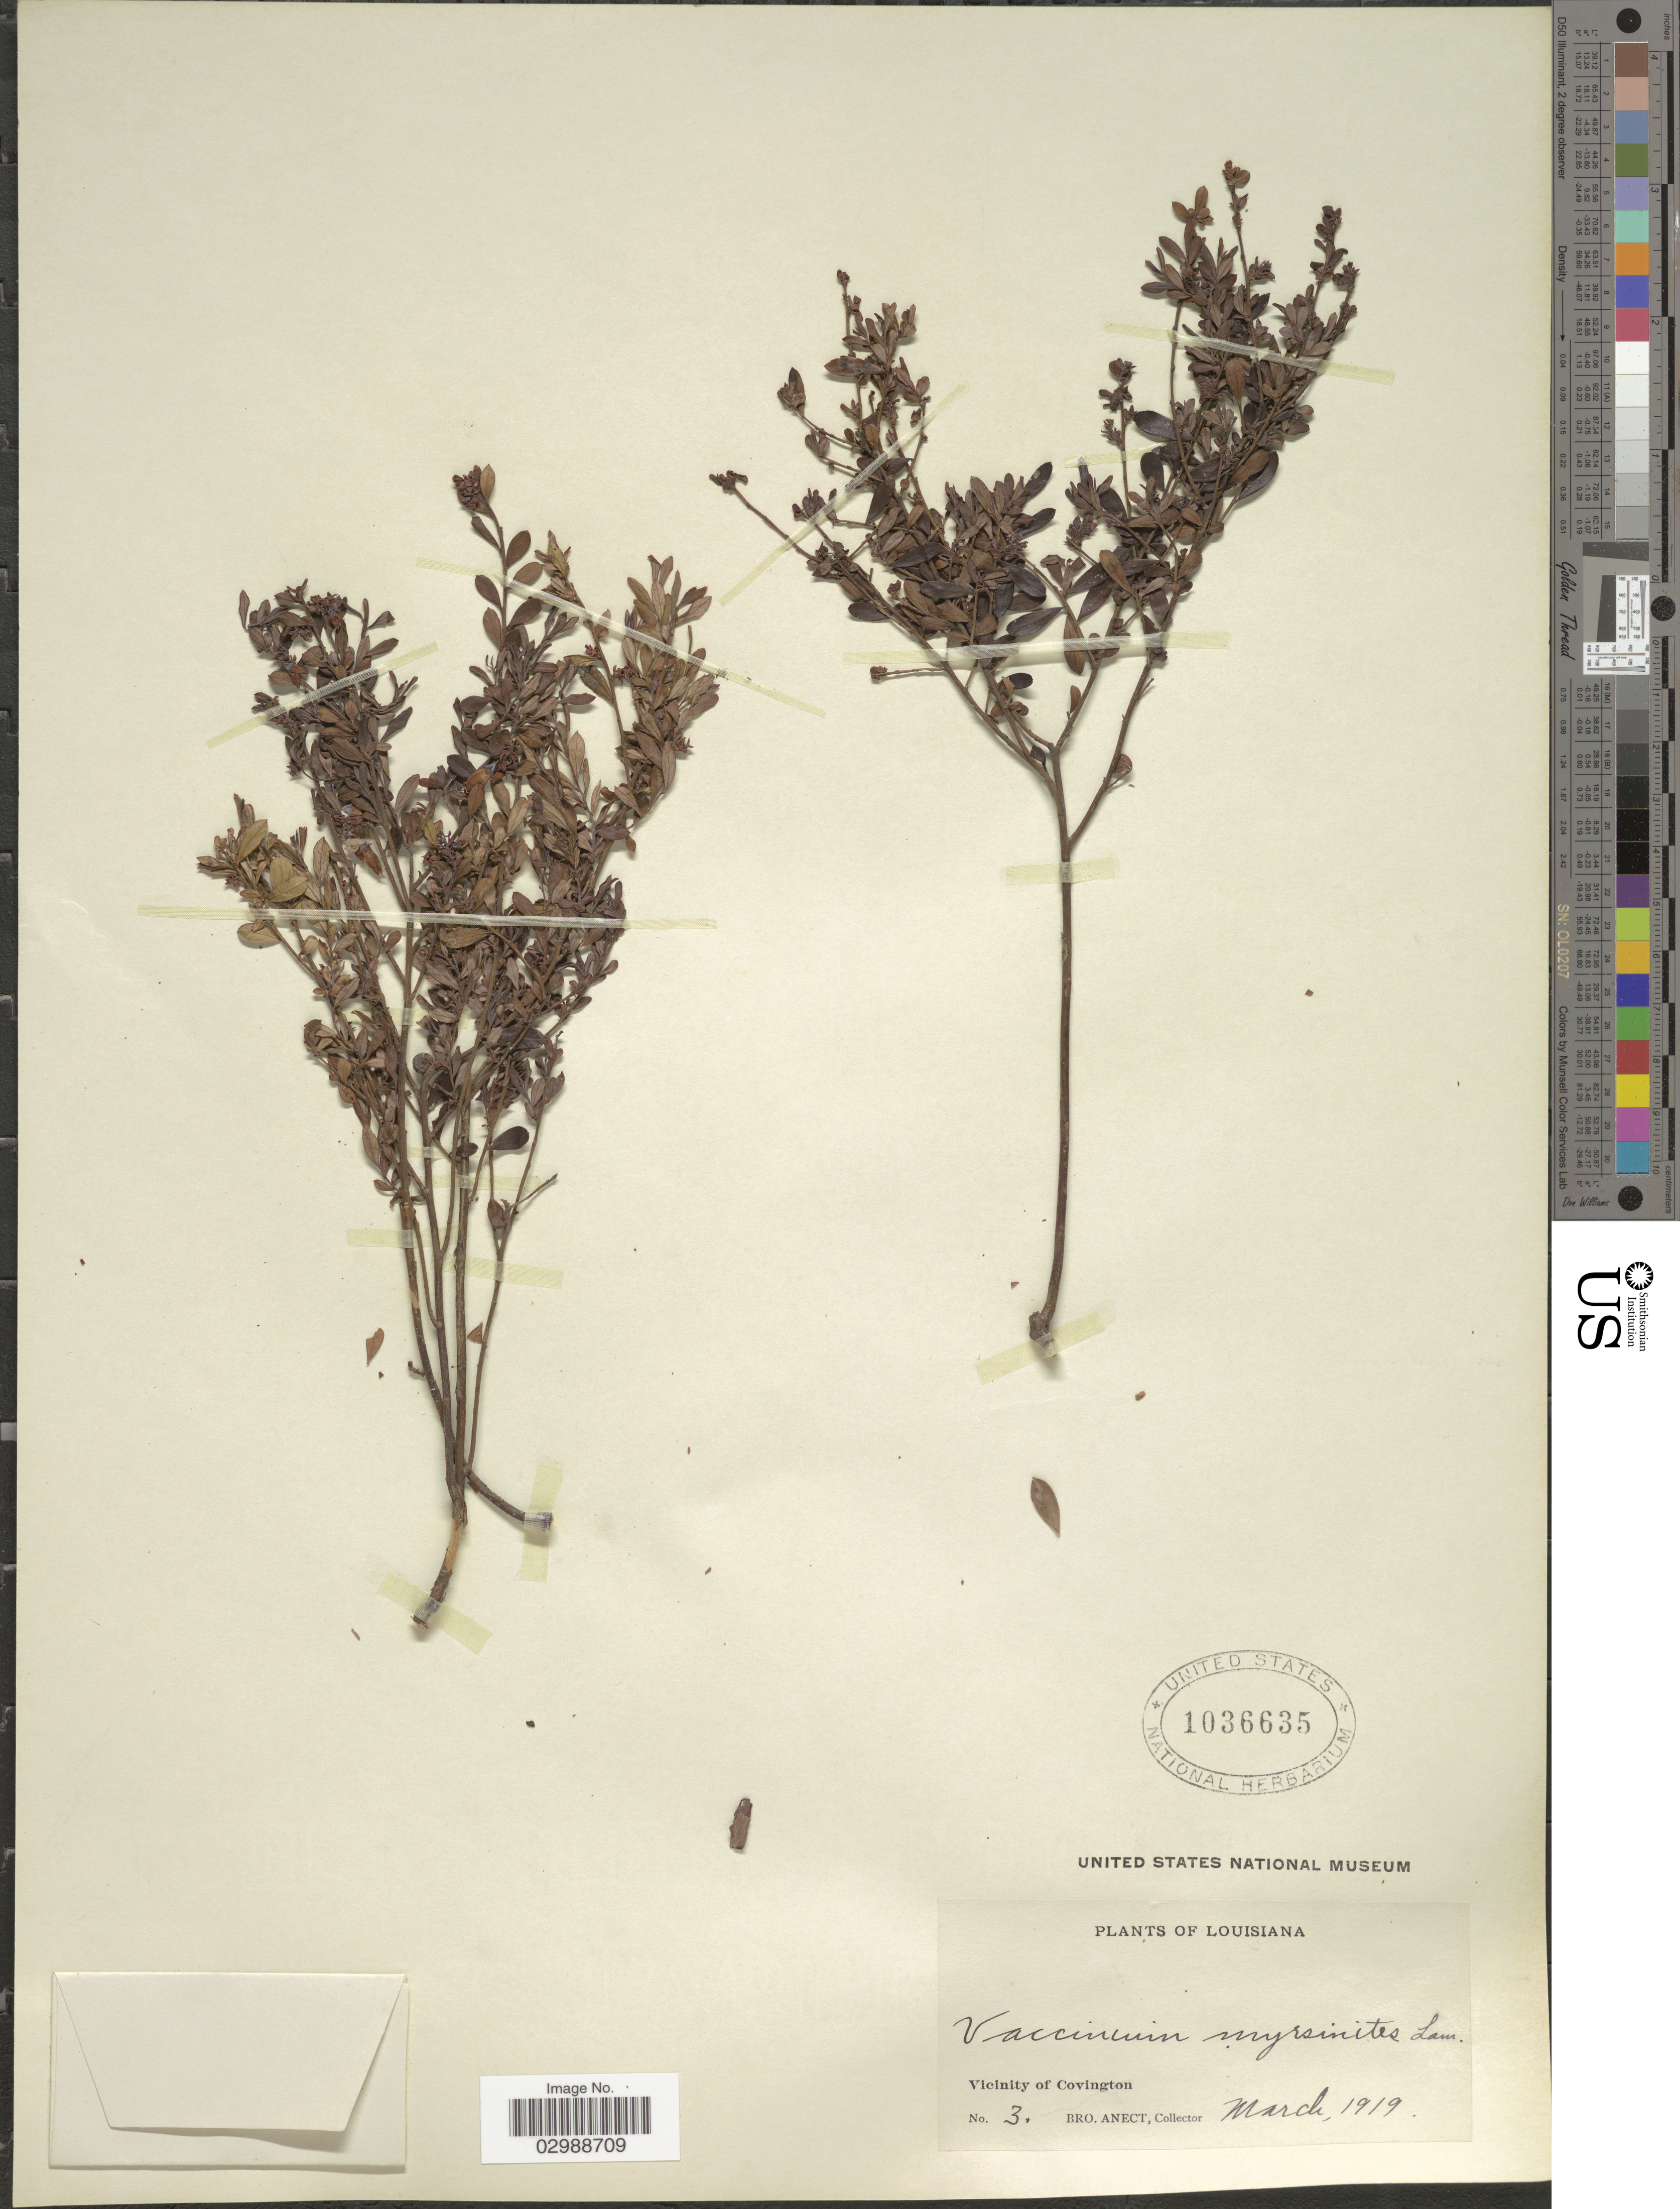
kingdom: Plantae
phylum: Tracheophyta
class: Magnoliopsida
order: Ericales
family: Ericaceae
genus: Vaccinium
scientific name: Vaccinium myrsinites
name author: Lam.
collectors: B. Anect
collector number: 3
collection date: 1919-03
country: United States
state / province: Louisiana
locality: Vicinity of Covington.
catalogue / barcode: US 1036635